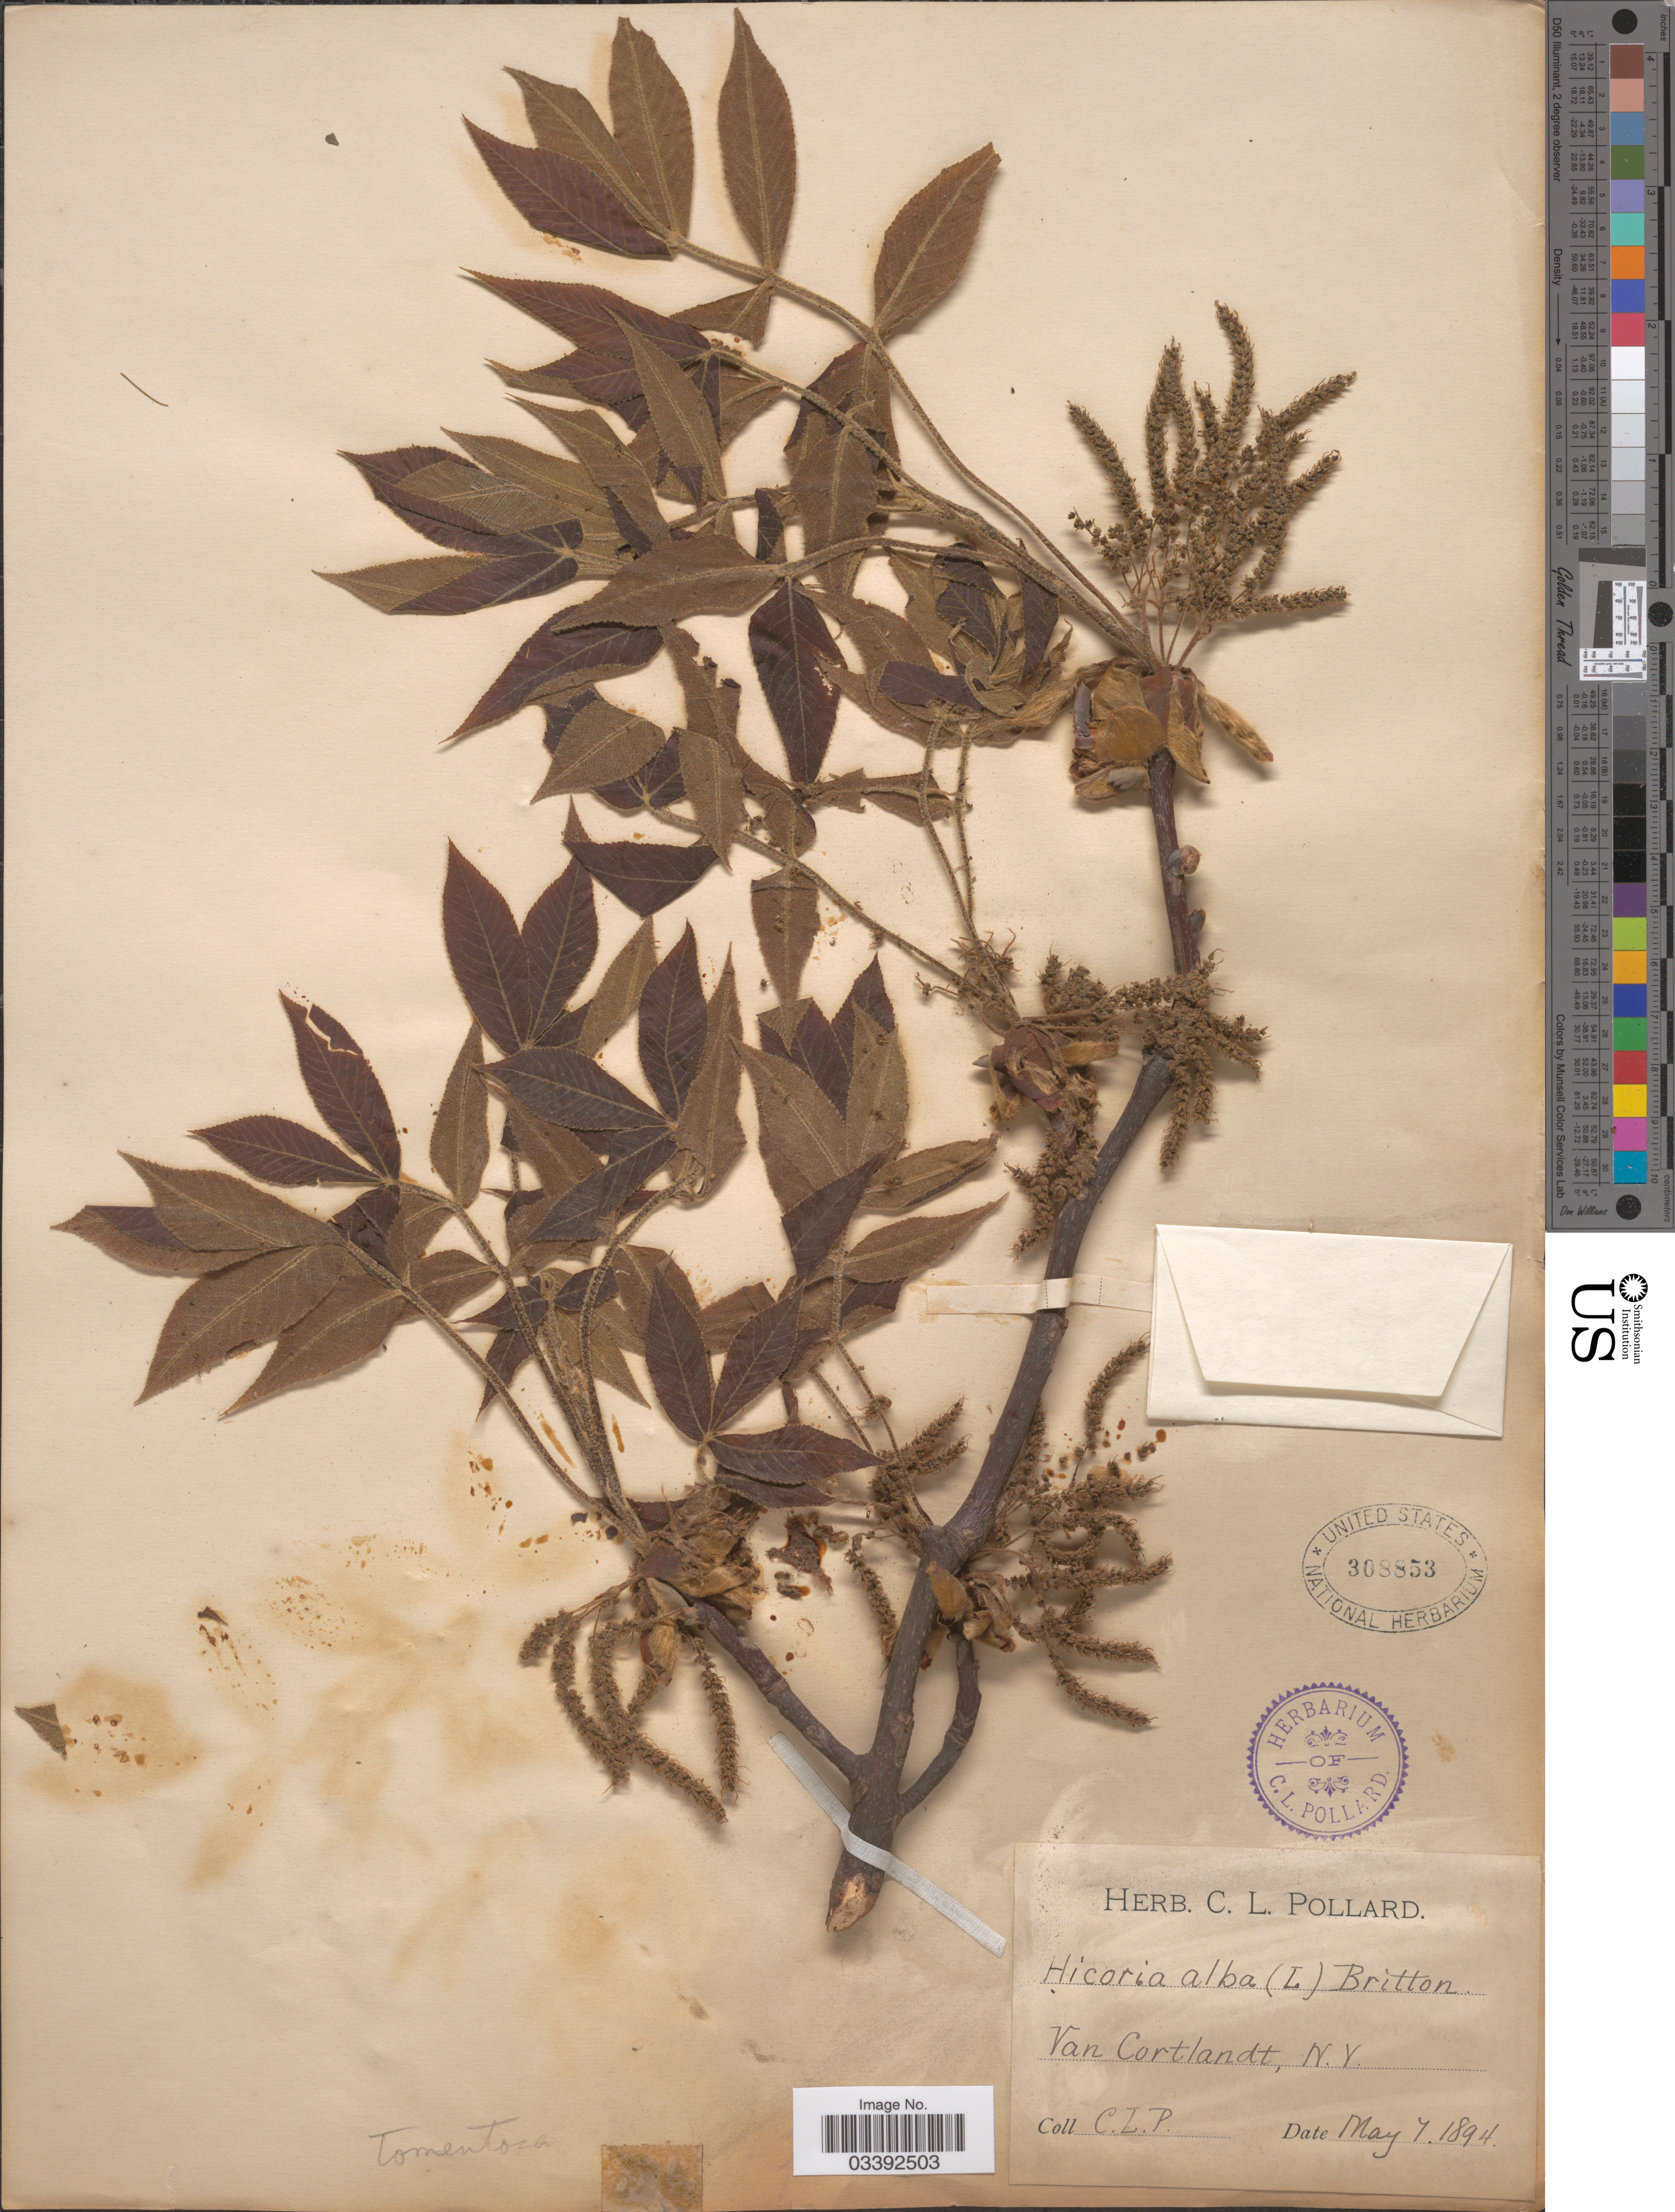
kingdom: Plantae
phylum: Tracheophyta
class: Magnoliopsida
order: Fagales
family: Juglandaceae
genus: Carya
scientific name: Carya tomentosa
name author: (Lam.) Nutt.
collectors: C. L. Pollard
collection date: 1894-05-07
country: United States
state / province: New Jersey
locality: Van Cortlandt.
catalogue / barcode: US 308853